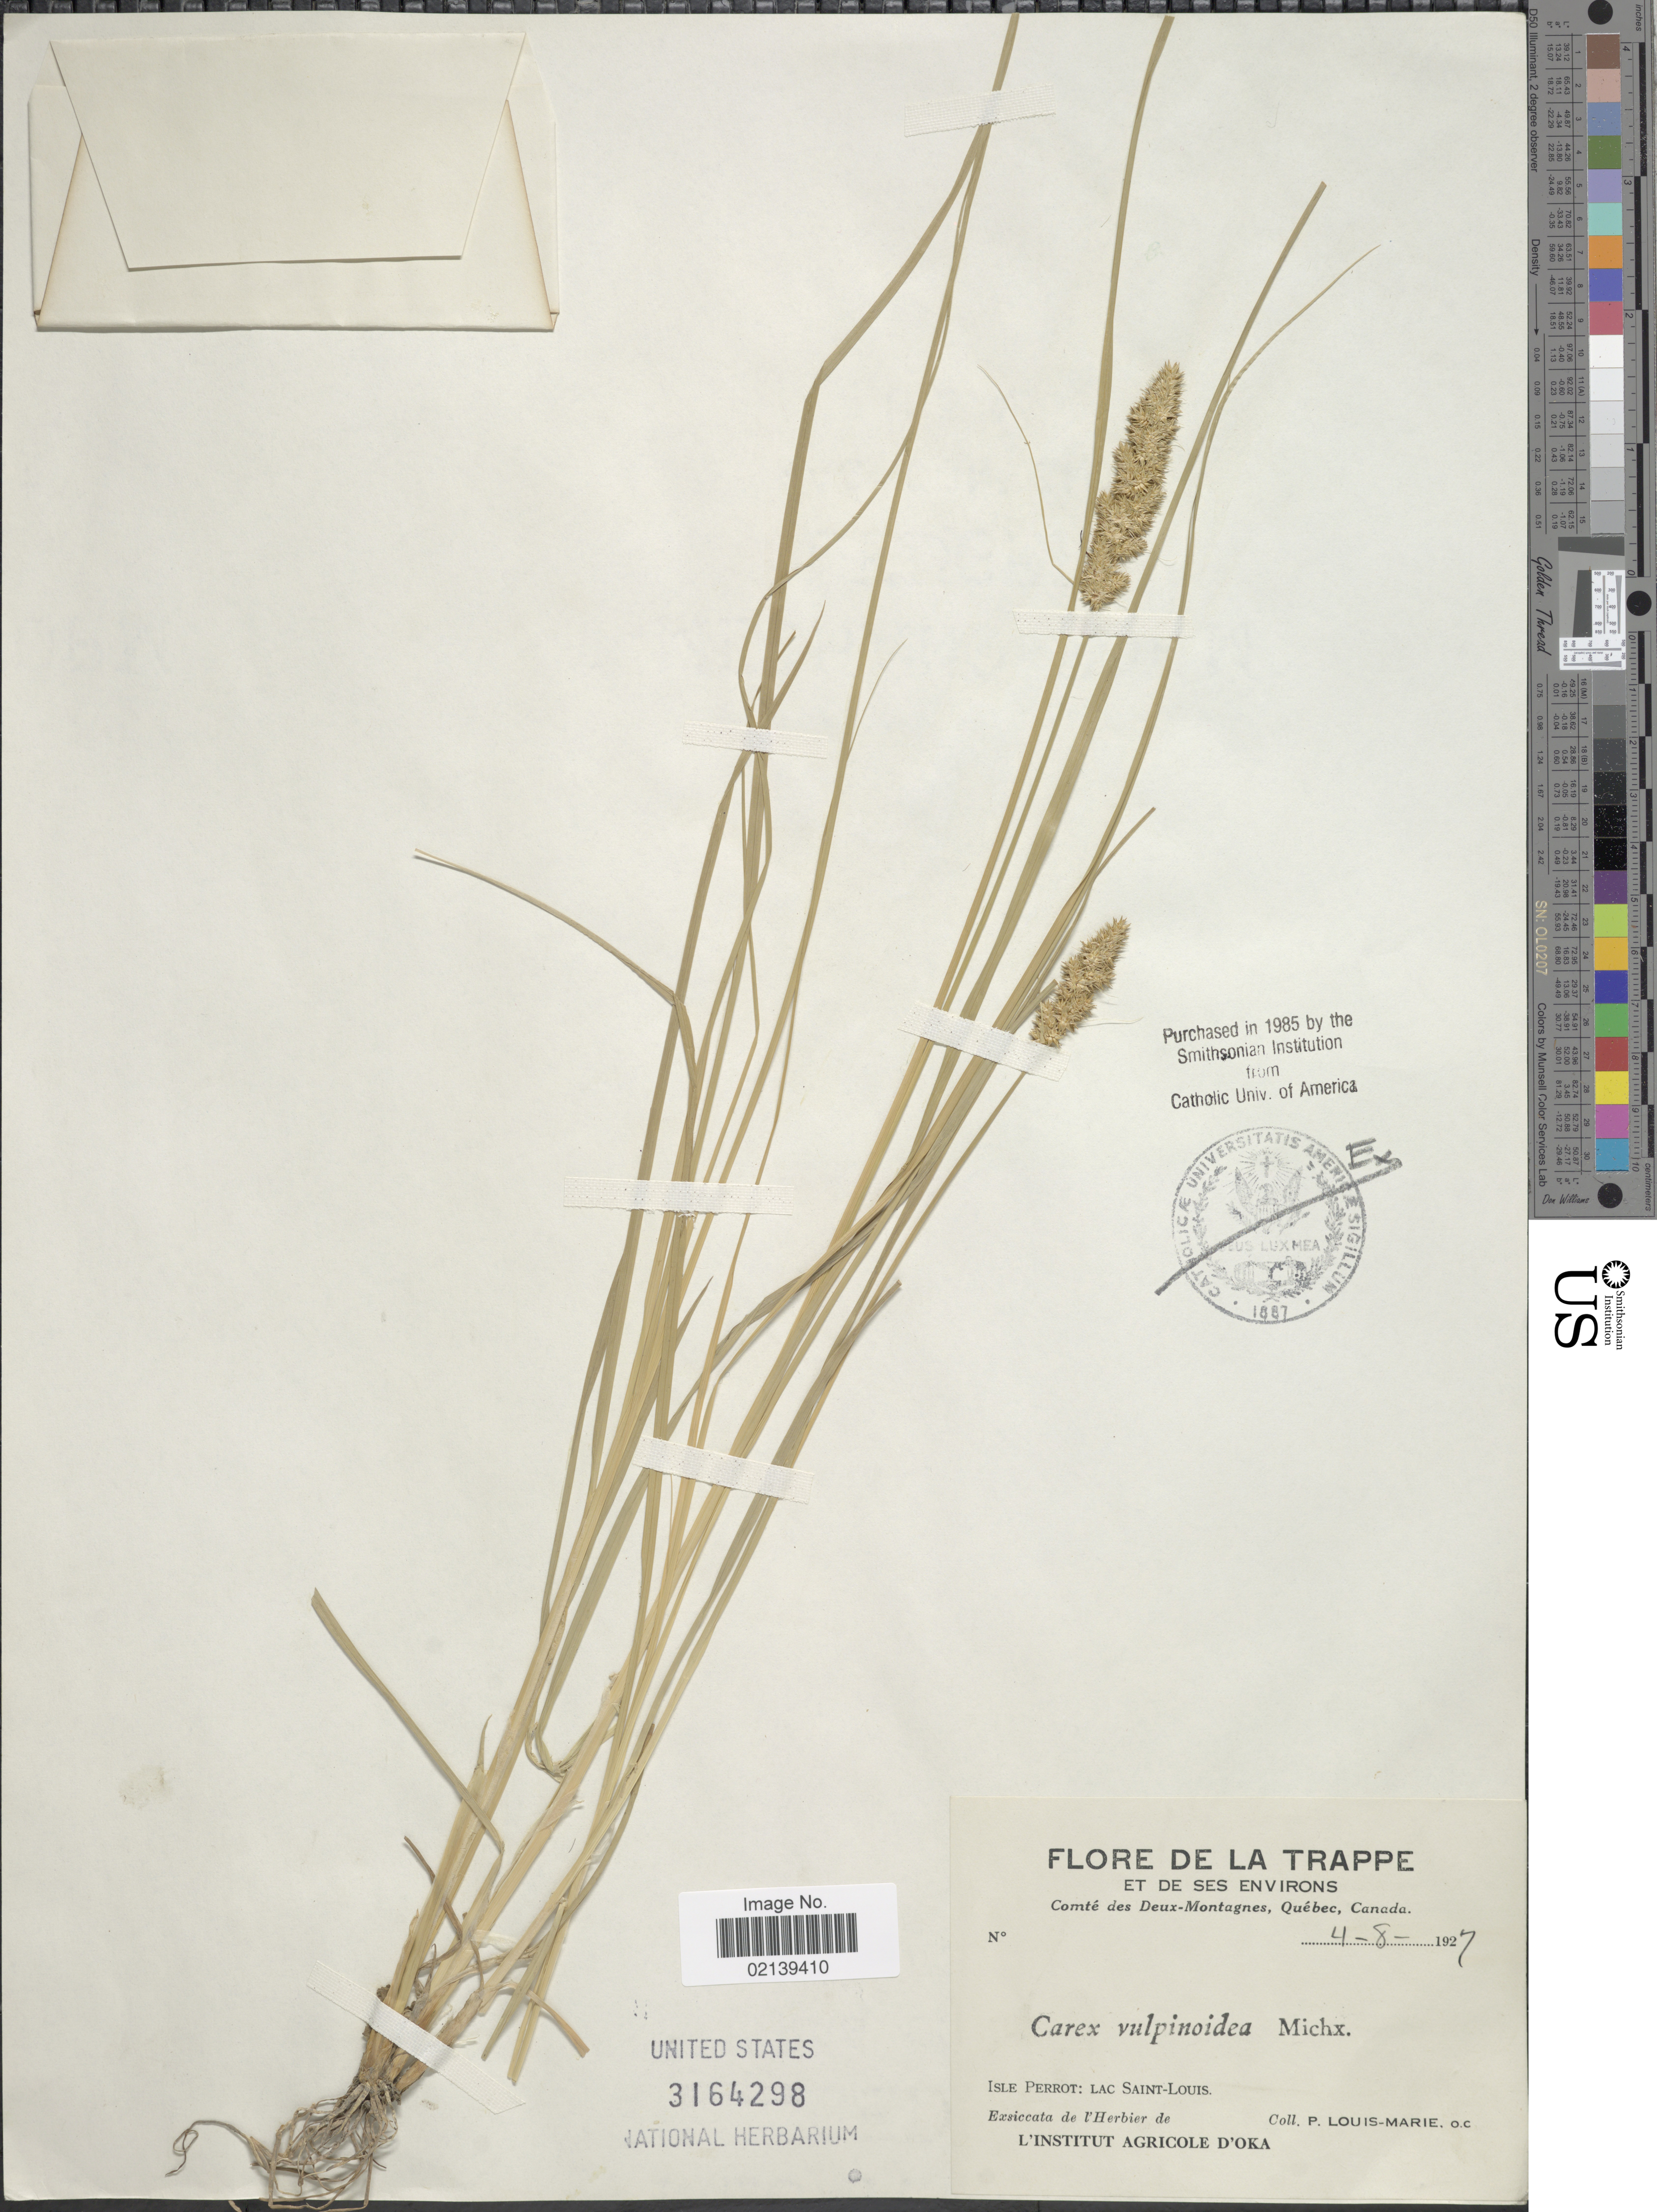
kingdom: Plantae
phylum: Tracheophyta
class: Liliopsida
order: Poales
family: Cyperaceae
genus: Carex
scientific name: Carex vulpinoidea Michx.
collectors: L.-M. LaLonde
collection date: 1927-08-04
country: Canada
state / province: Quebec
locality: De La Trappe, Et de Ses Environs, Comte des Deux-Montagnes, Quebec, Canada, Isle Perrot: Lac Saint-Louis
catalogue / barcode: US 3164298